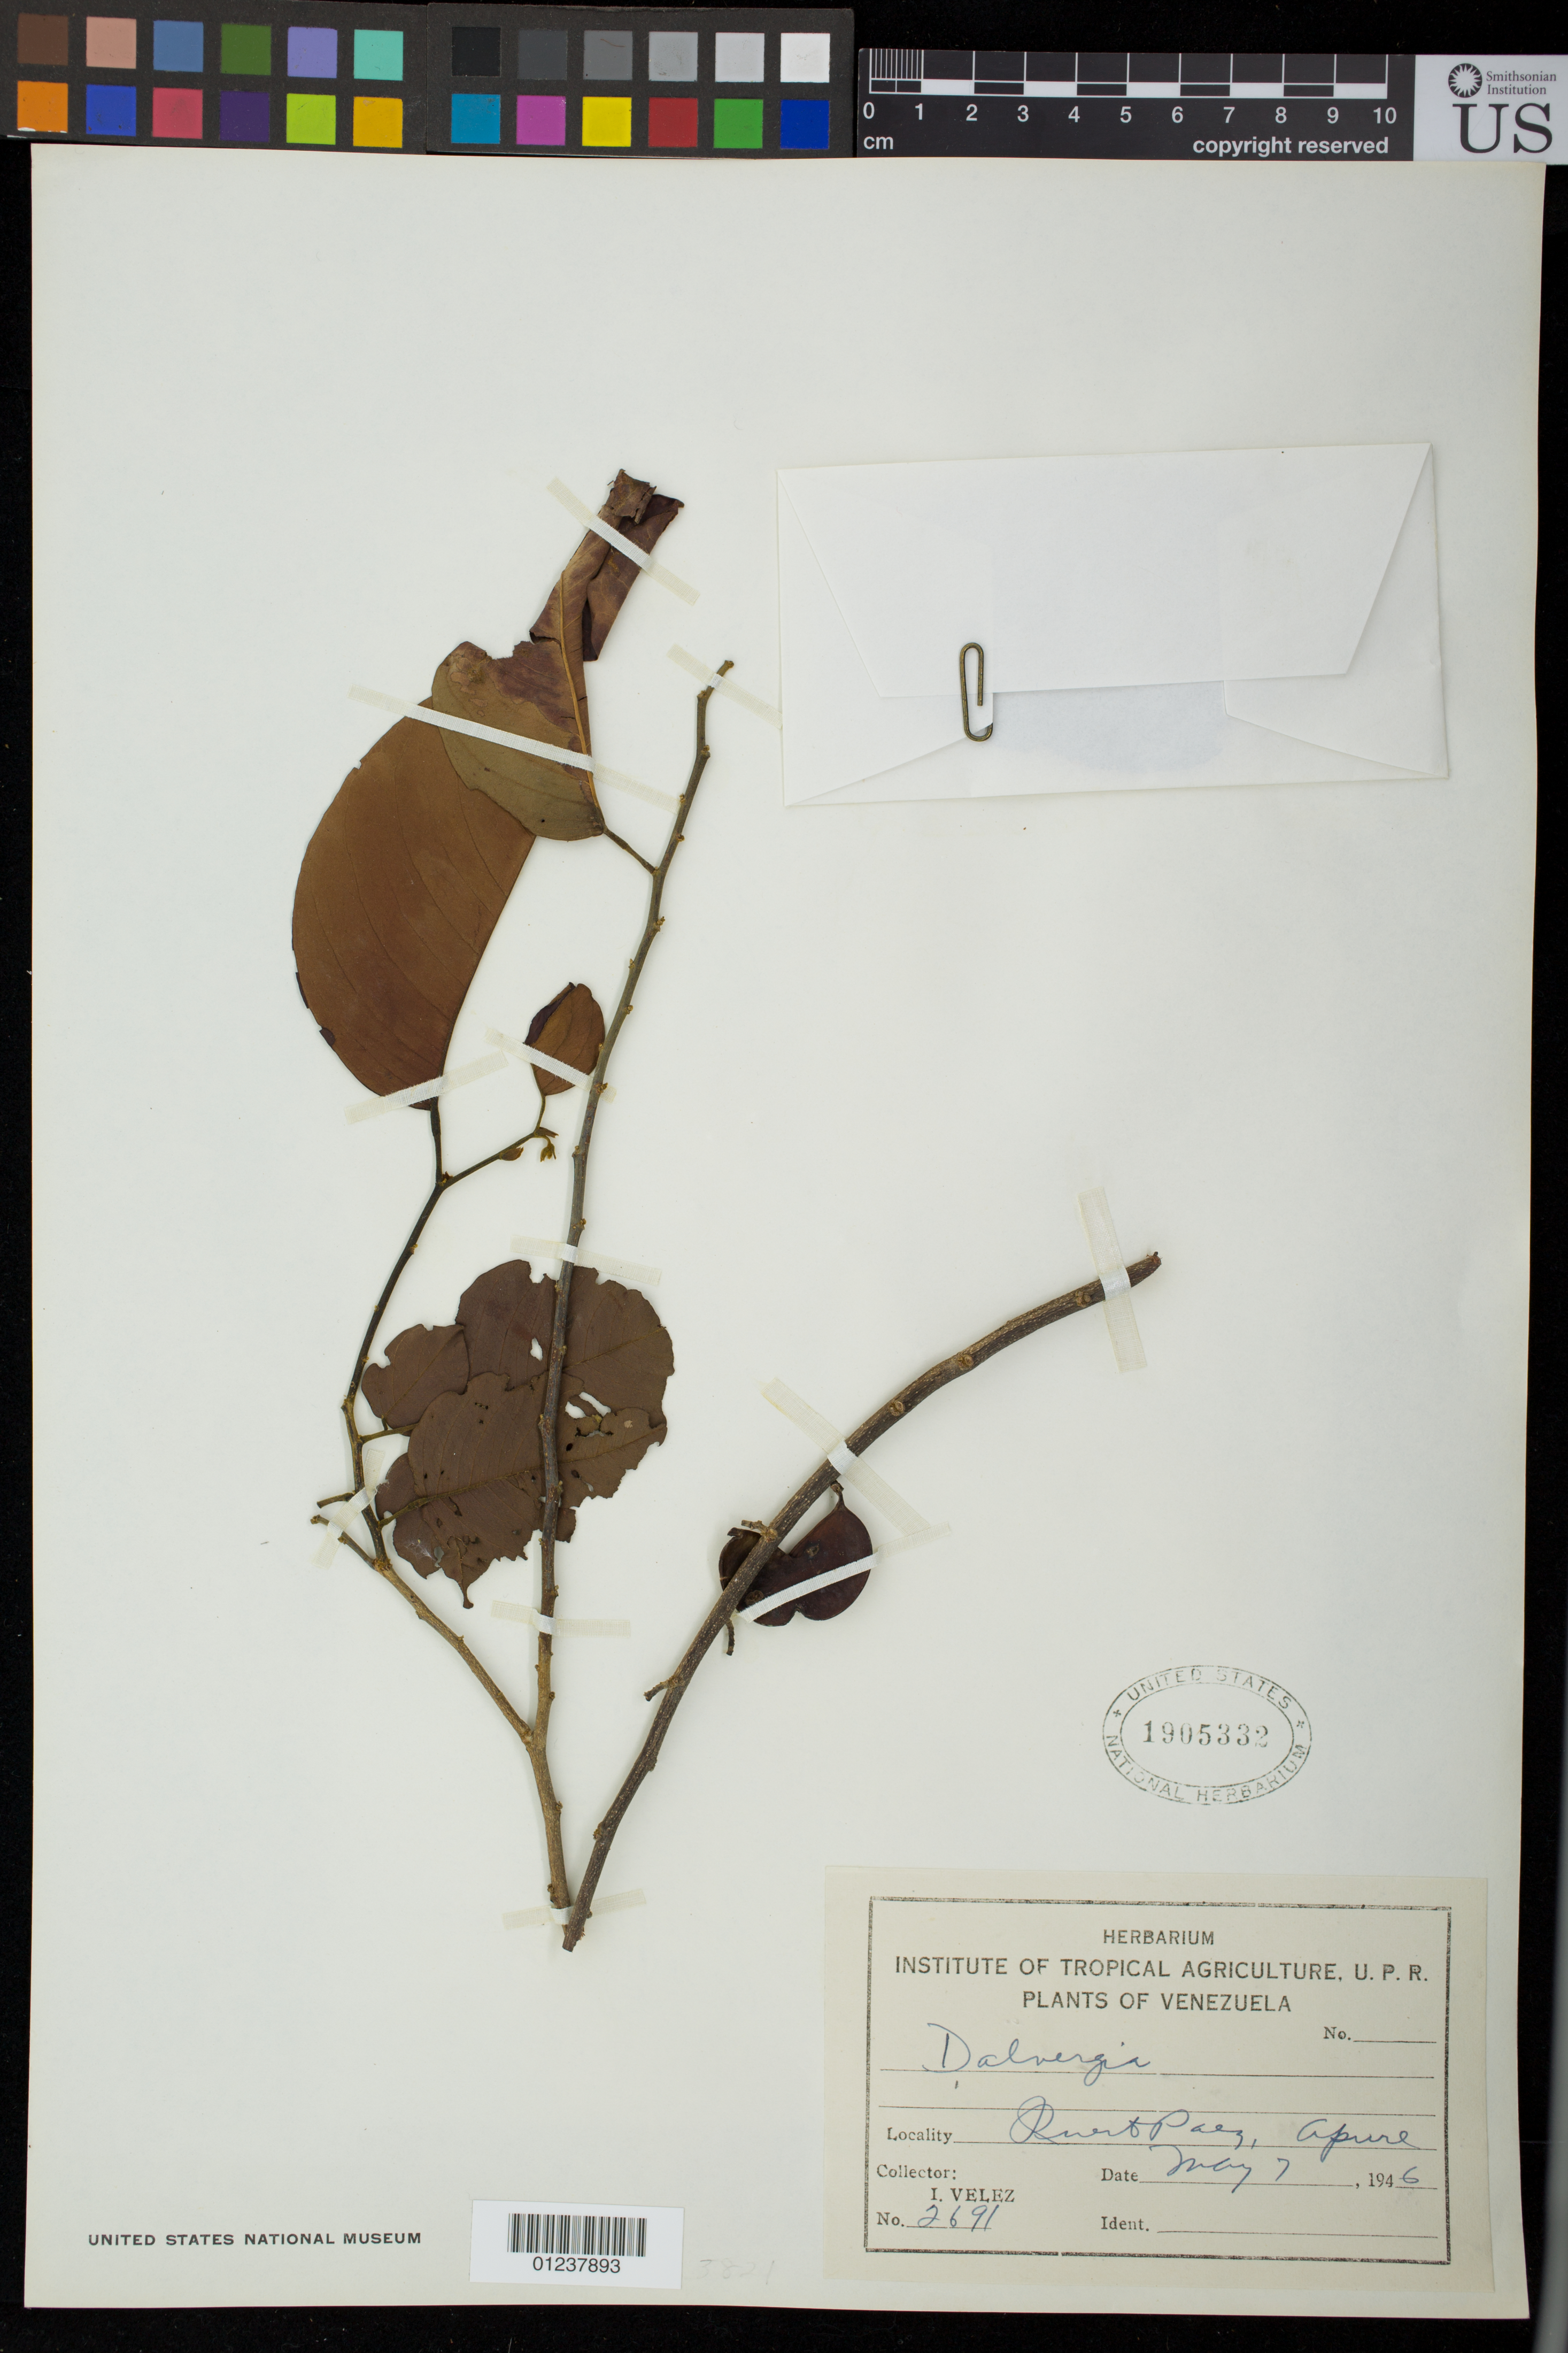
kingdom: Plantae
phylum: Tracheophyta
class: Magnoliopsida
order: Fabales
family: Fabaceae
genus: Dalbergia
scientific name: Dalbergia ecastaphyllum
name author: (L.) Taub.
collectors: I. Velez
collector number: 2691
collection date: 1946-05-07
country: Venezuela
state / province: Apure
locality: Puerto Paez.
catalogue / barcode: US 1905332